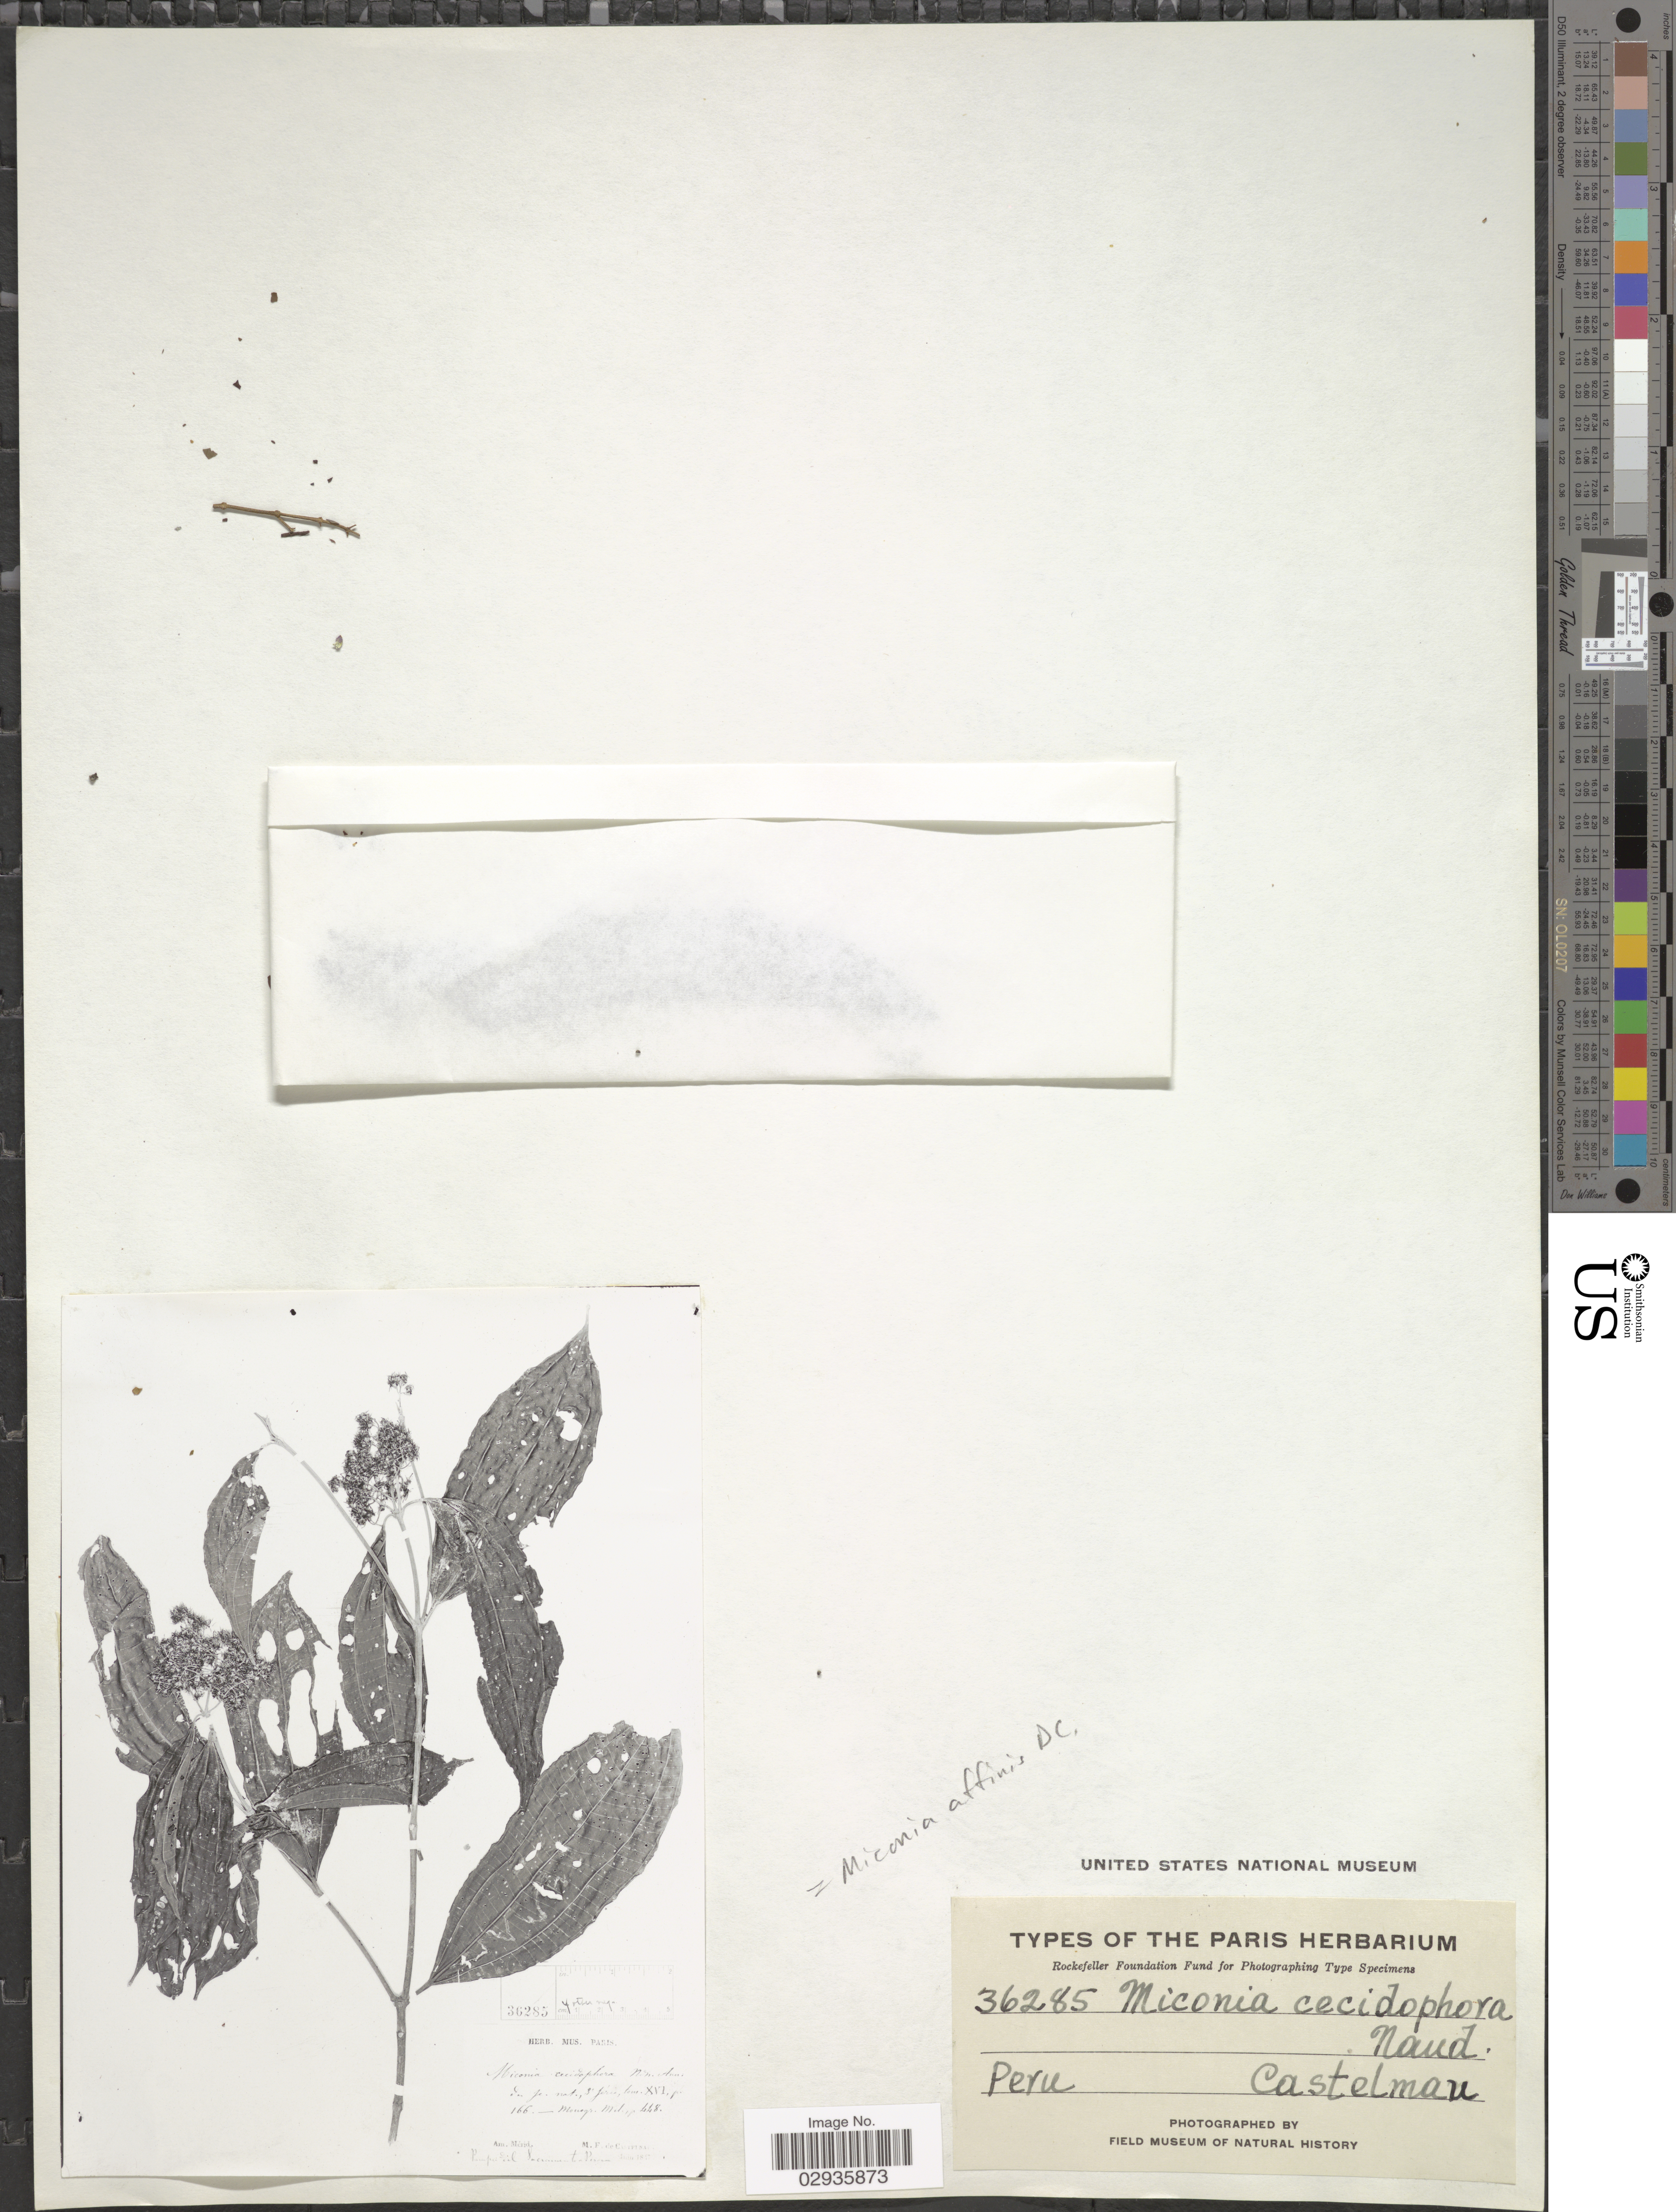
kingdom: Plantae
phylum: Tracheophyta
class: Magnoliopsida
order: Myrtales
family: Melastomataceae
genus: Miconia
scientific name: Miconia affinis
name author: DC.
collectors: Castelmau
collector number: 36285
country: Peru